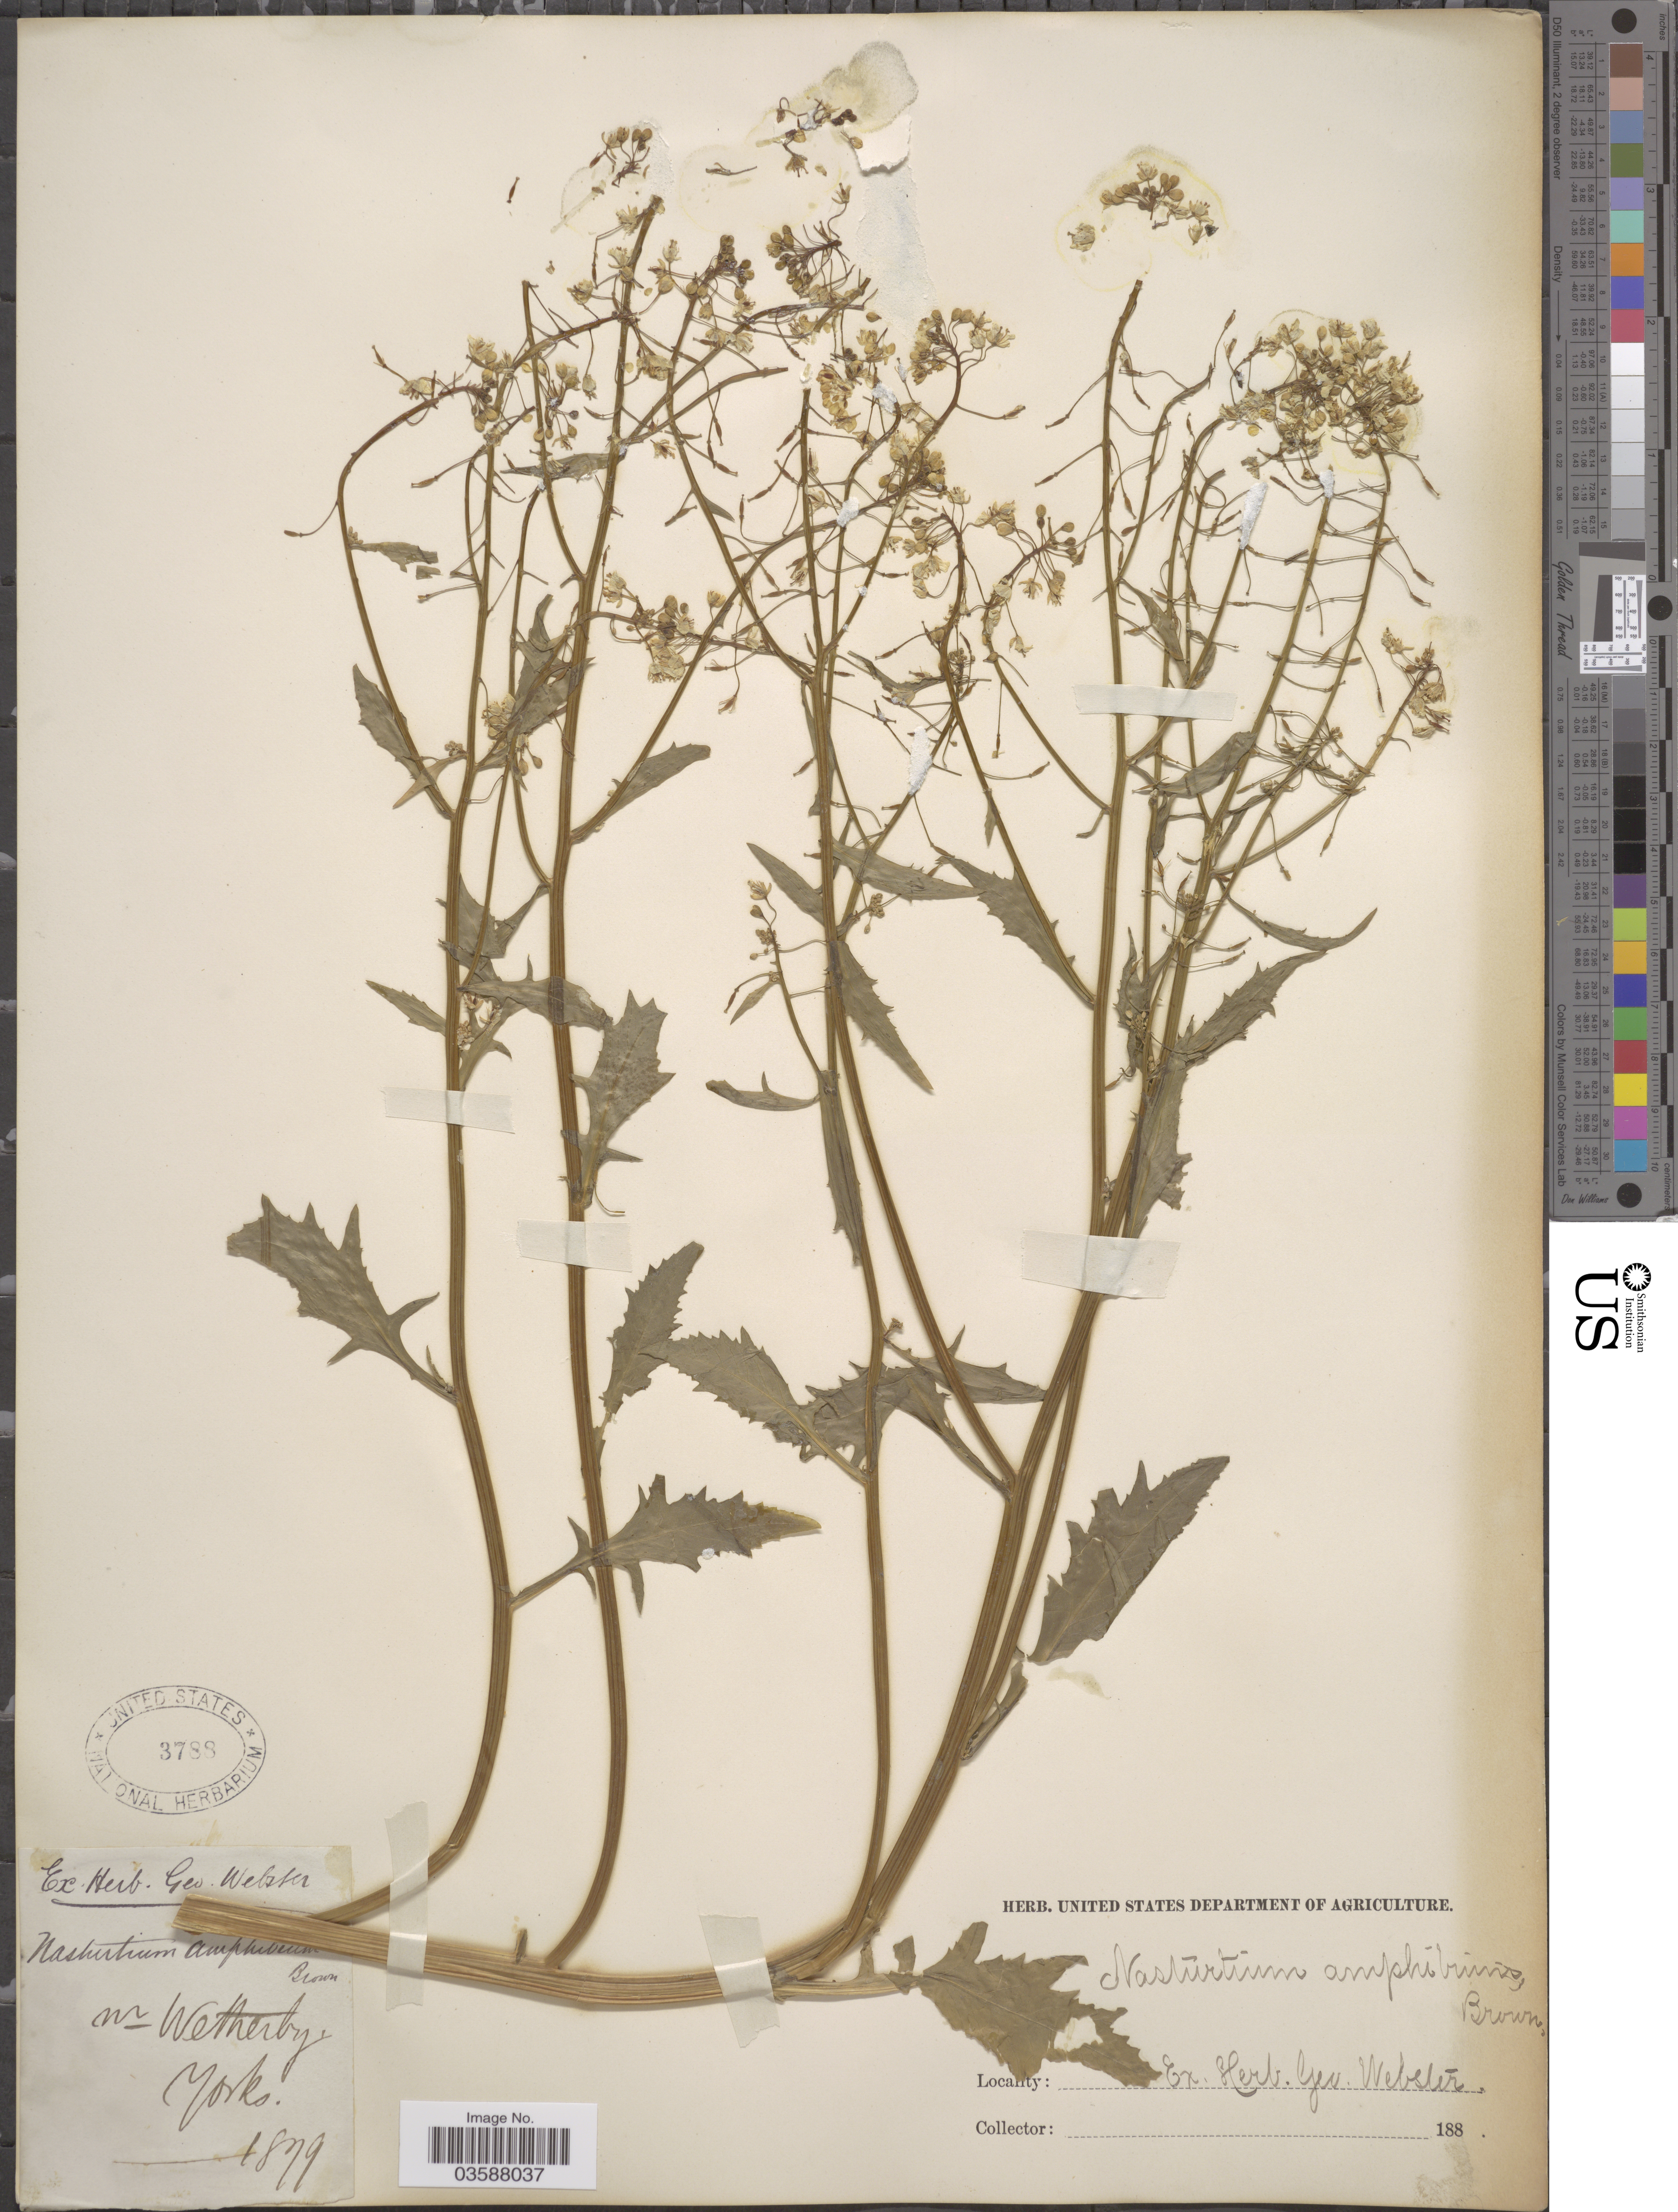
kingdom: Plantae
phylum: Tracheophyta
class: Magnoliopsida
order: Brassicales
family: Brassicaceae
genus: Rorippa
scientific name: Rorippa amphibia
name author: (L.) Besser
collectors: ex herb. Geo. Webster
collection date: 1879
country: United Kingdom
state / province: England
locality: Nr Wetherby. Yorks.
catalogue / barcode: US 3788